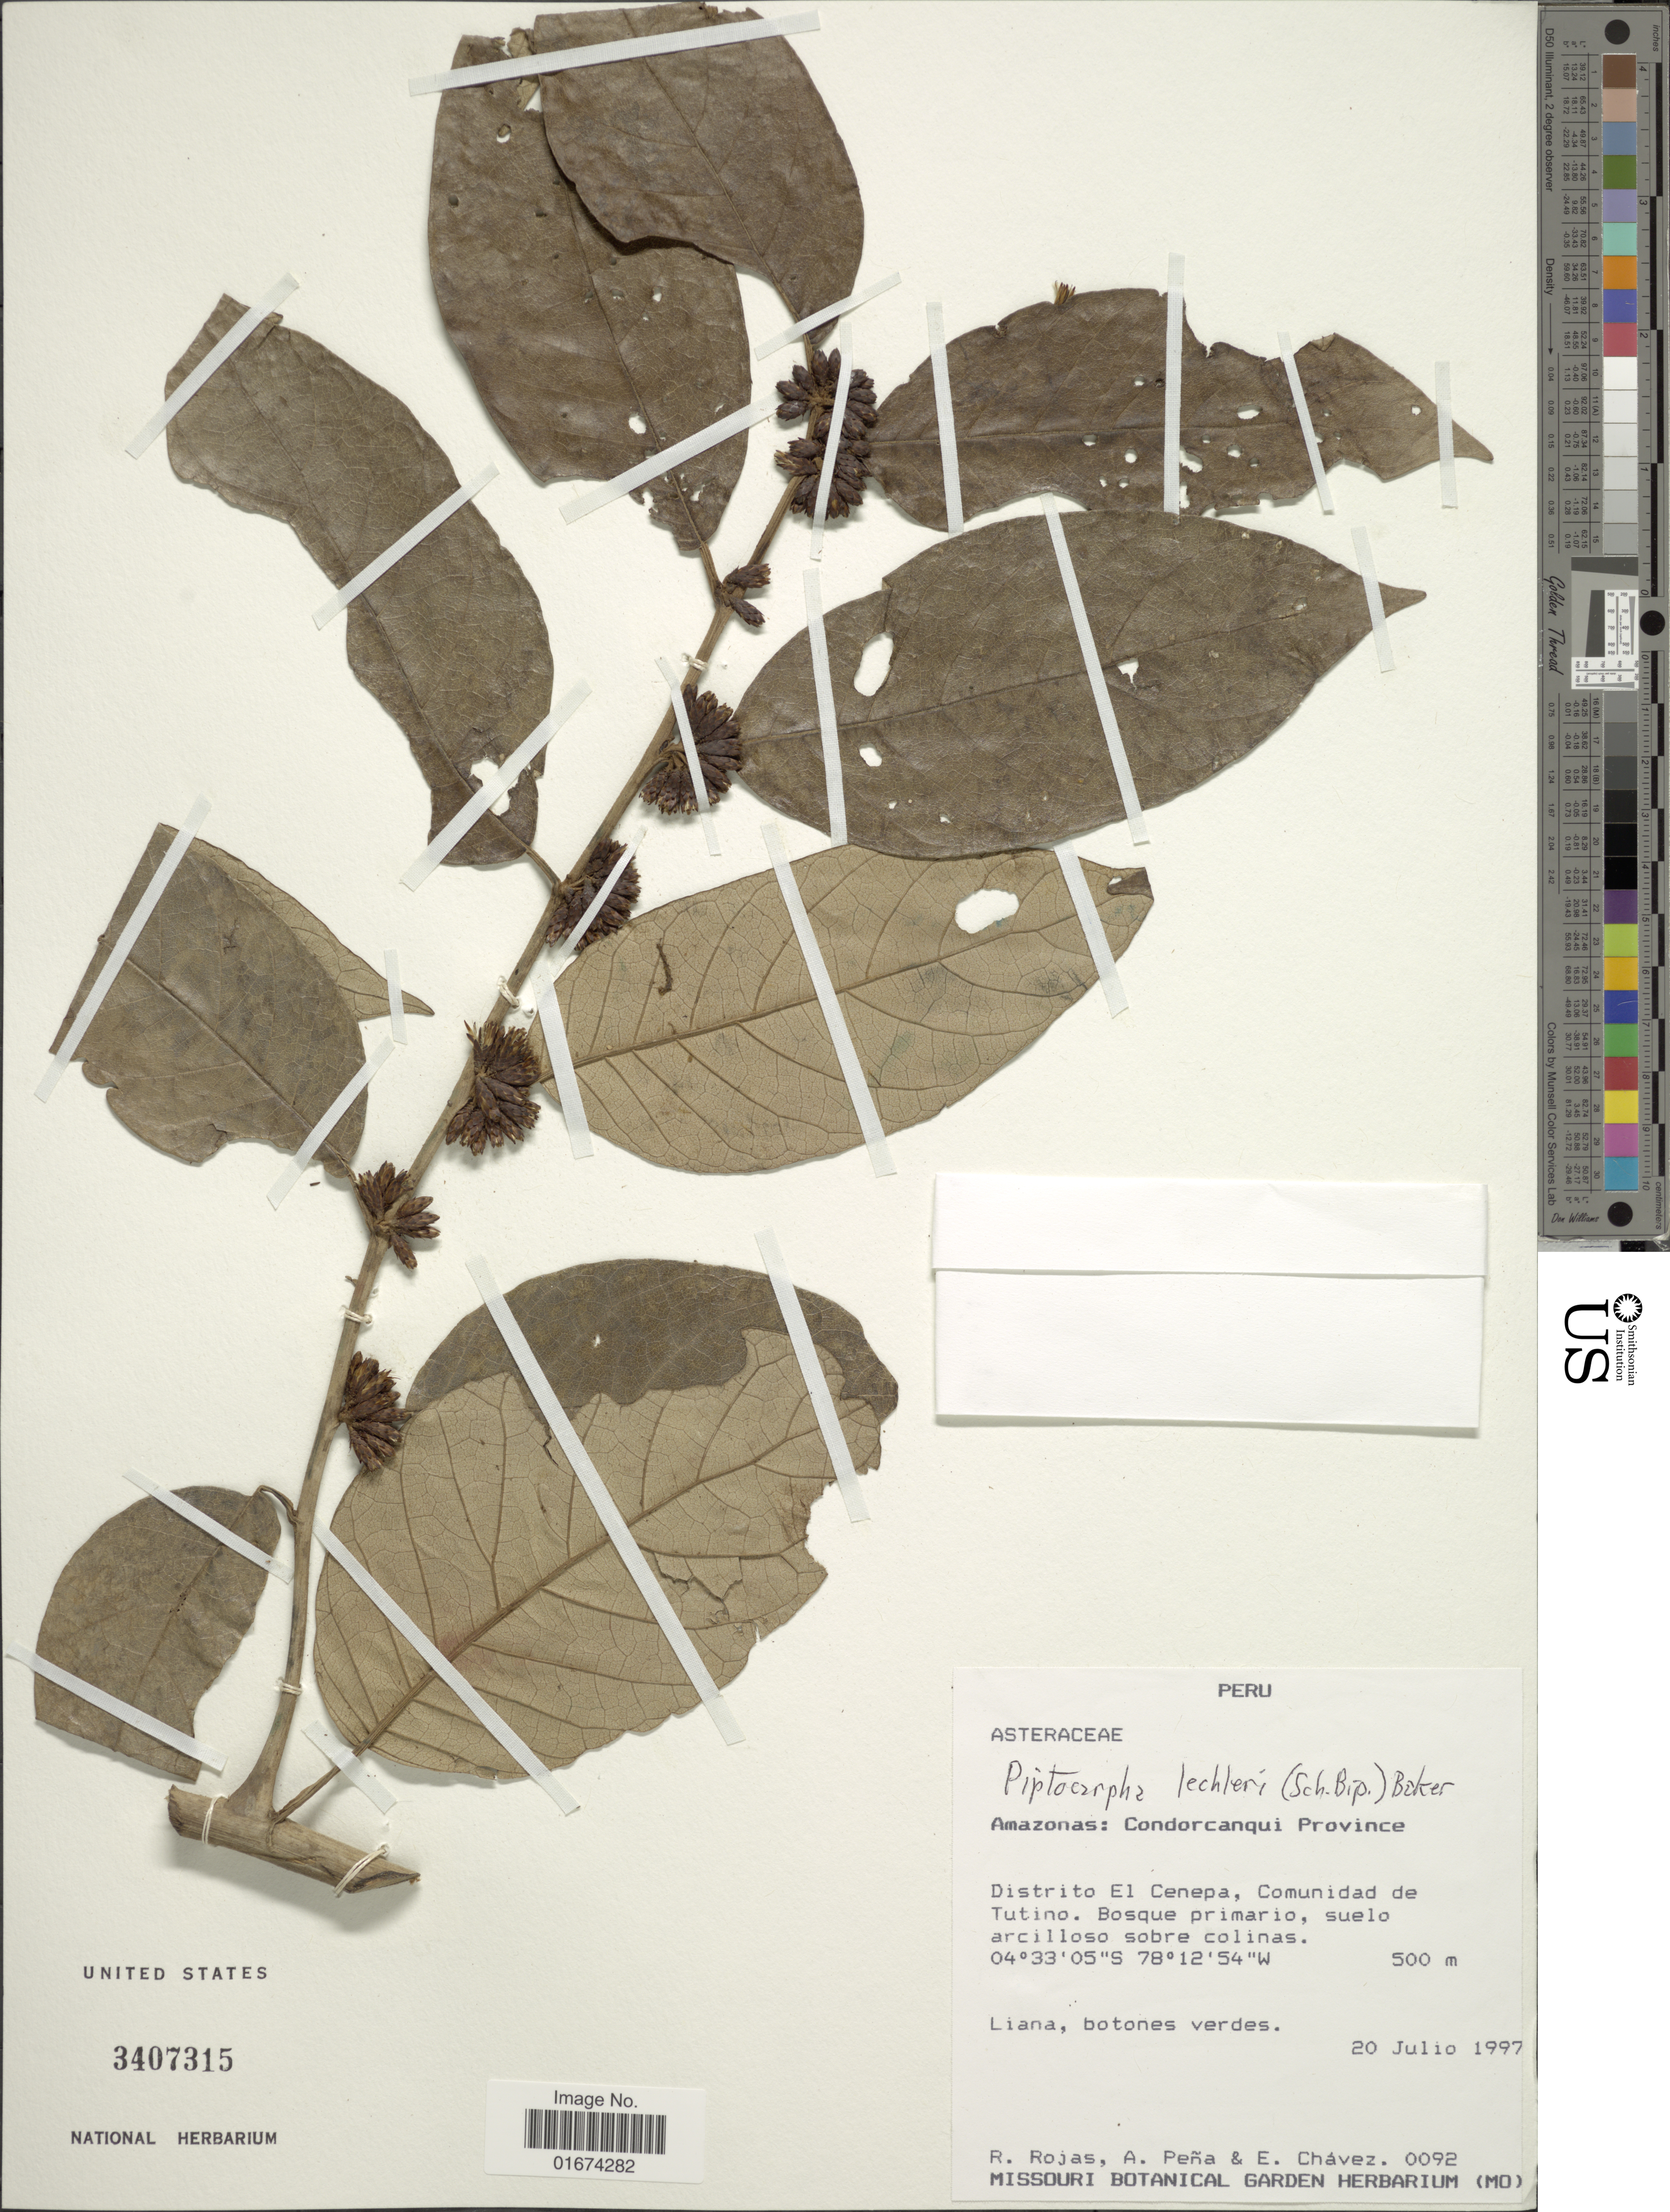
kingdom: Plantae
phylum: Tracheophyta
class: Magnoliopsida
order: Asterales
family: Asteraceae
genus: Piptocarpha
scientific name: Piptocarpha lechleri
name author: (Sch. Bip.) Baker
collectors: R. Rojas, A. Peña & E. Chávez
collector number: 0092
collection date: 1997-07-20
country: Peru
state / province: Amazonas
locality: Distrito El Cenepa, Comunidad de Tutino. Bosque primario, suelo arcilloso sobre colinas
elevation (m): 500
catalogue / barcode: US 3407315